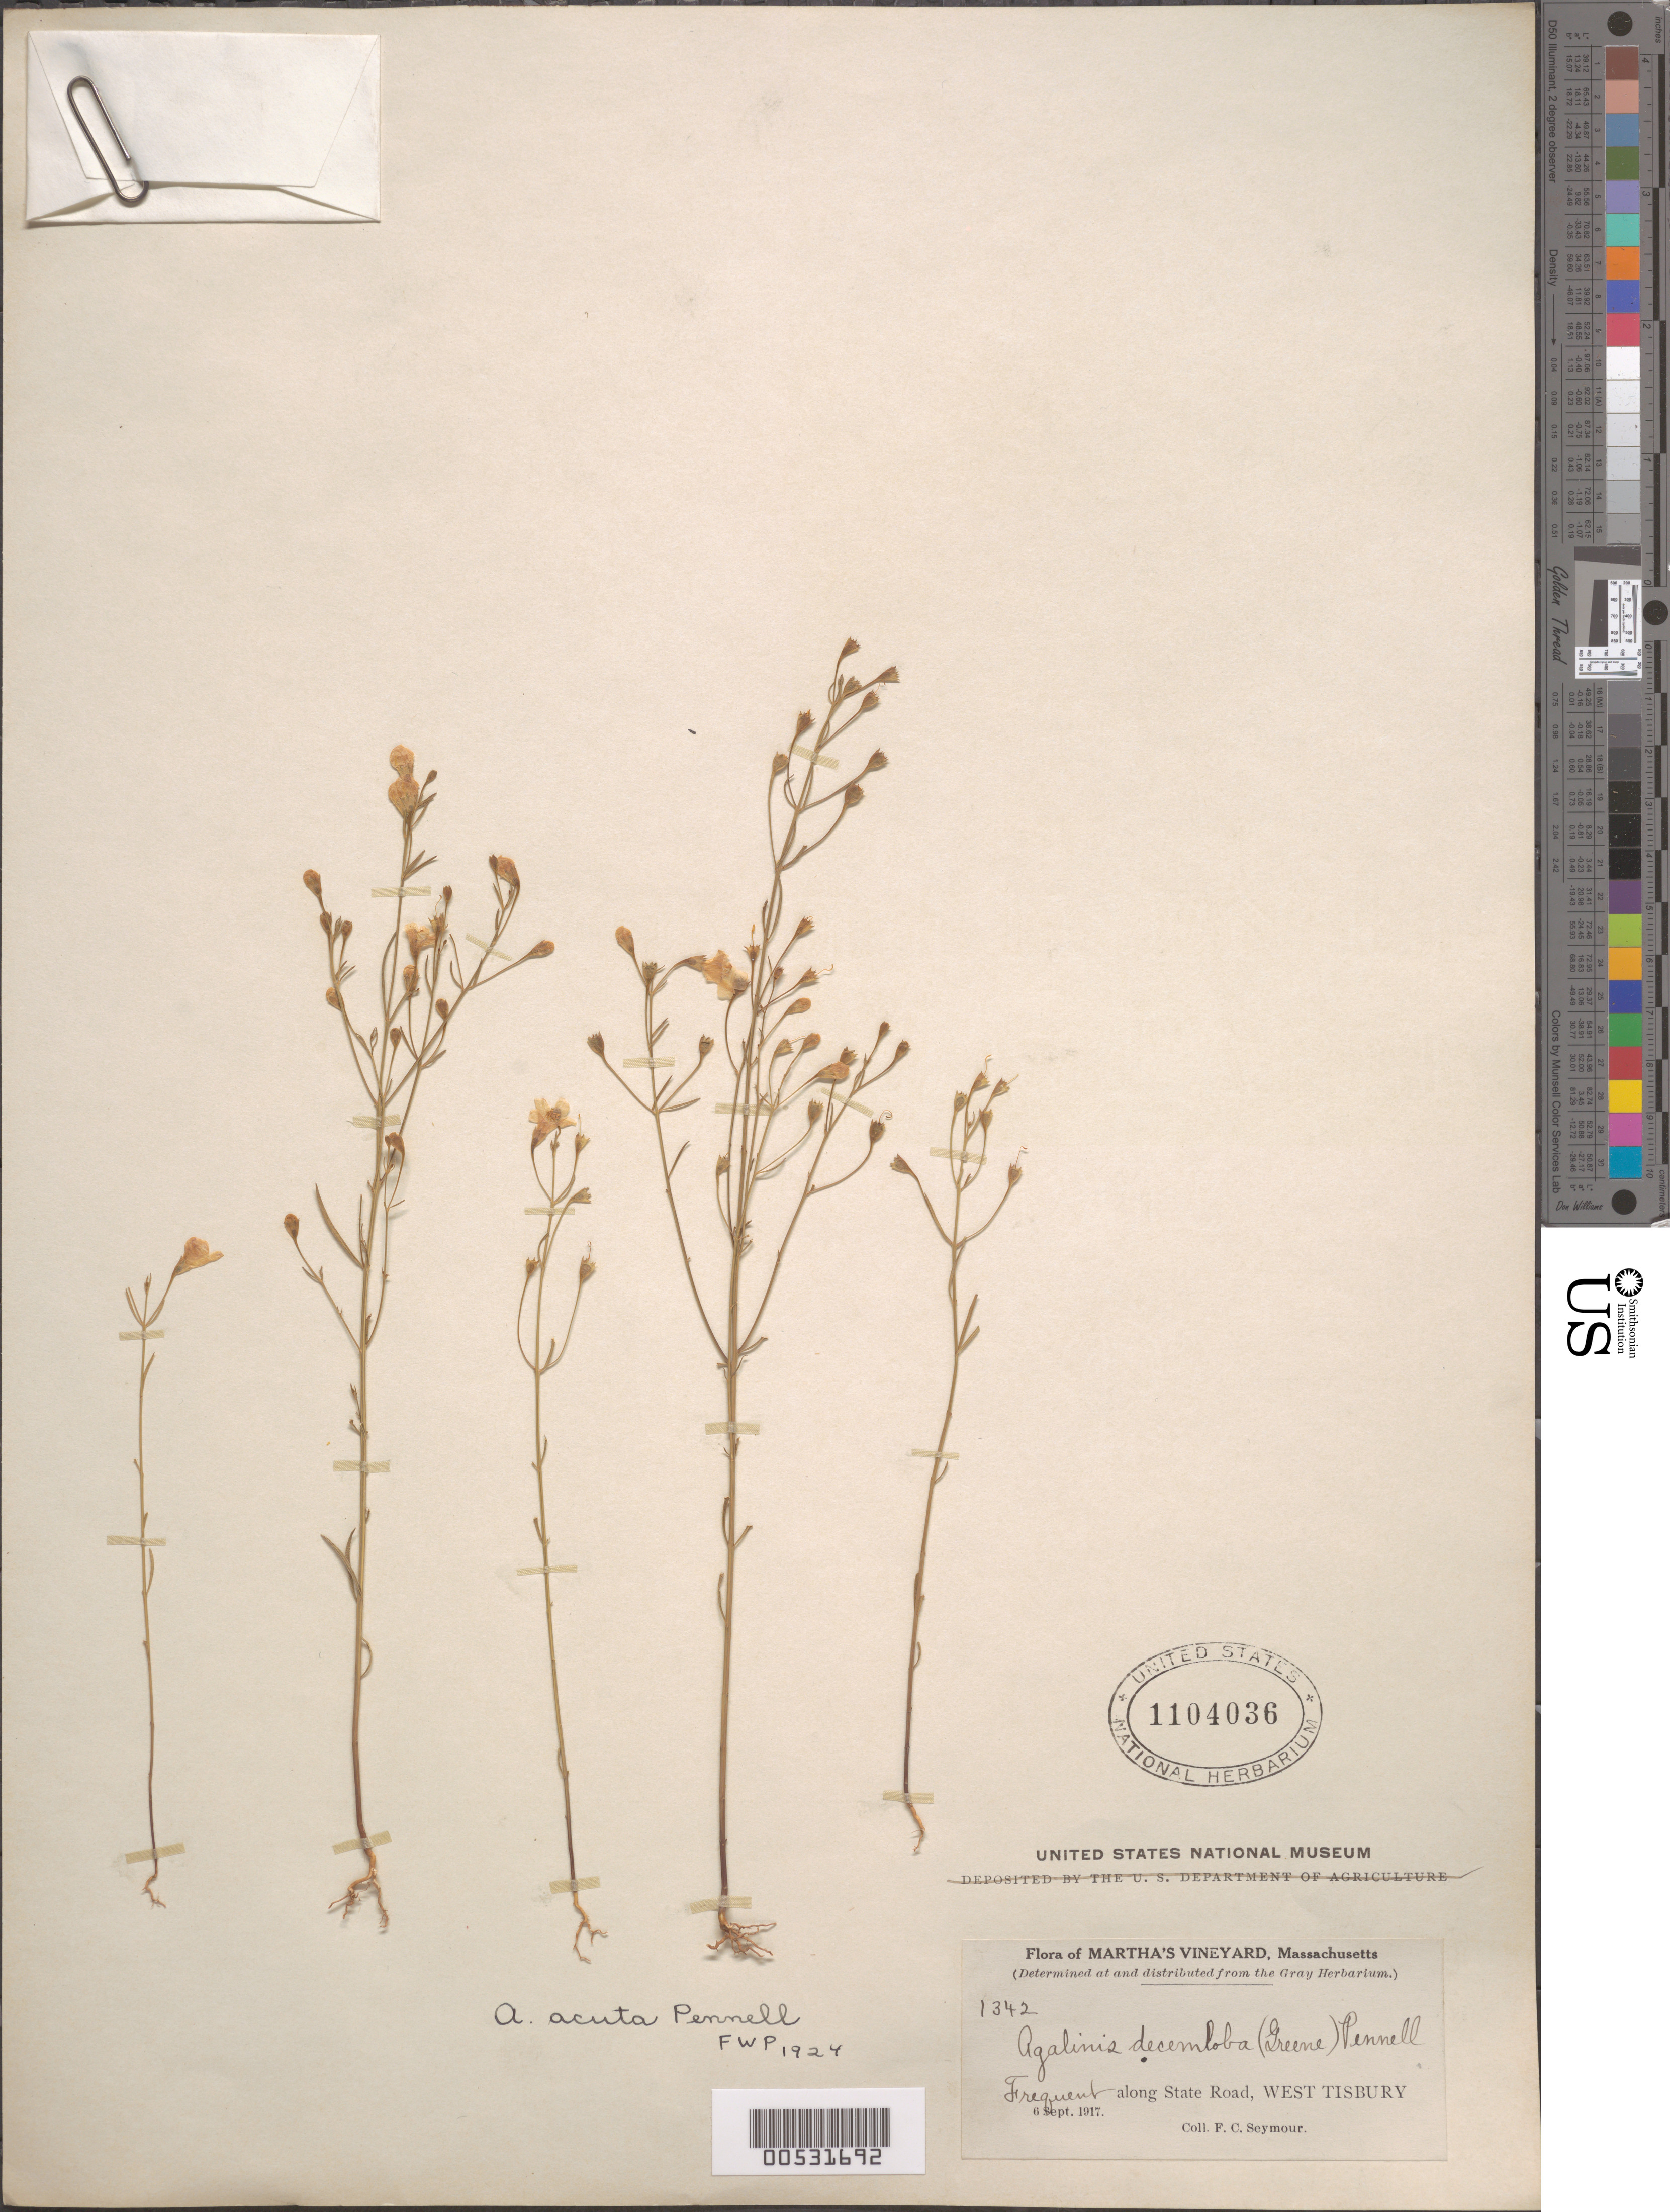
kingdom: Plantae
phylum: Tracheophyta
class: Magnoliopsida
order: Lamiales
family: Orobanchaceae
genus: Agalinis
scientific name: Agalinis acuta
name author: Pennell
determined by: Pennell, F. W.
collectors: F. C. Seymour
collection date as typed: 06 Sep 1917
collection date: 1917-09-06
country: United States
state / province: Massachusetts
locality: Martha's Vineyard; frequent along State Road, West Tisbury.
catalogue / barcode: US 1104036